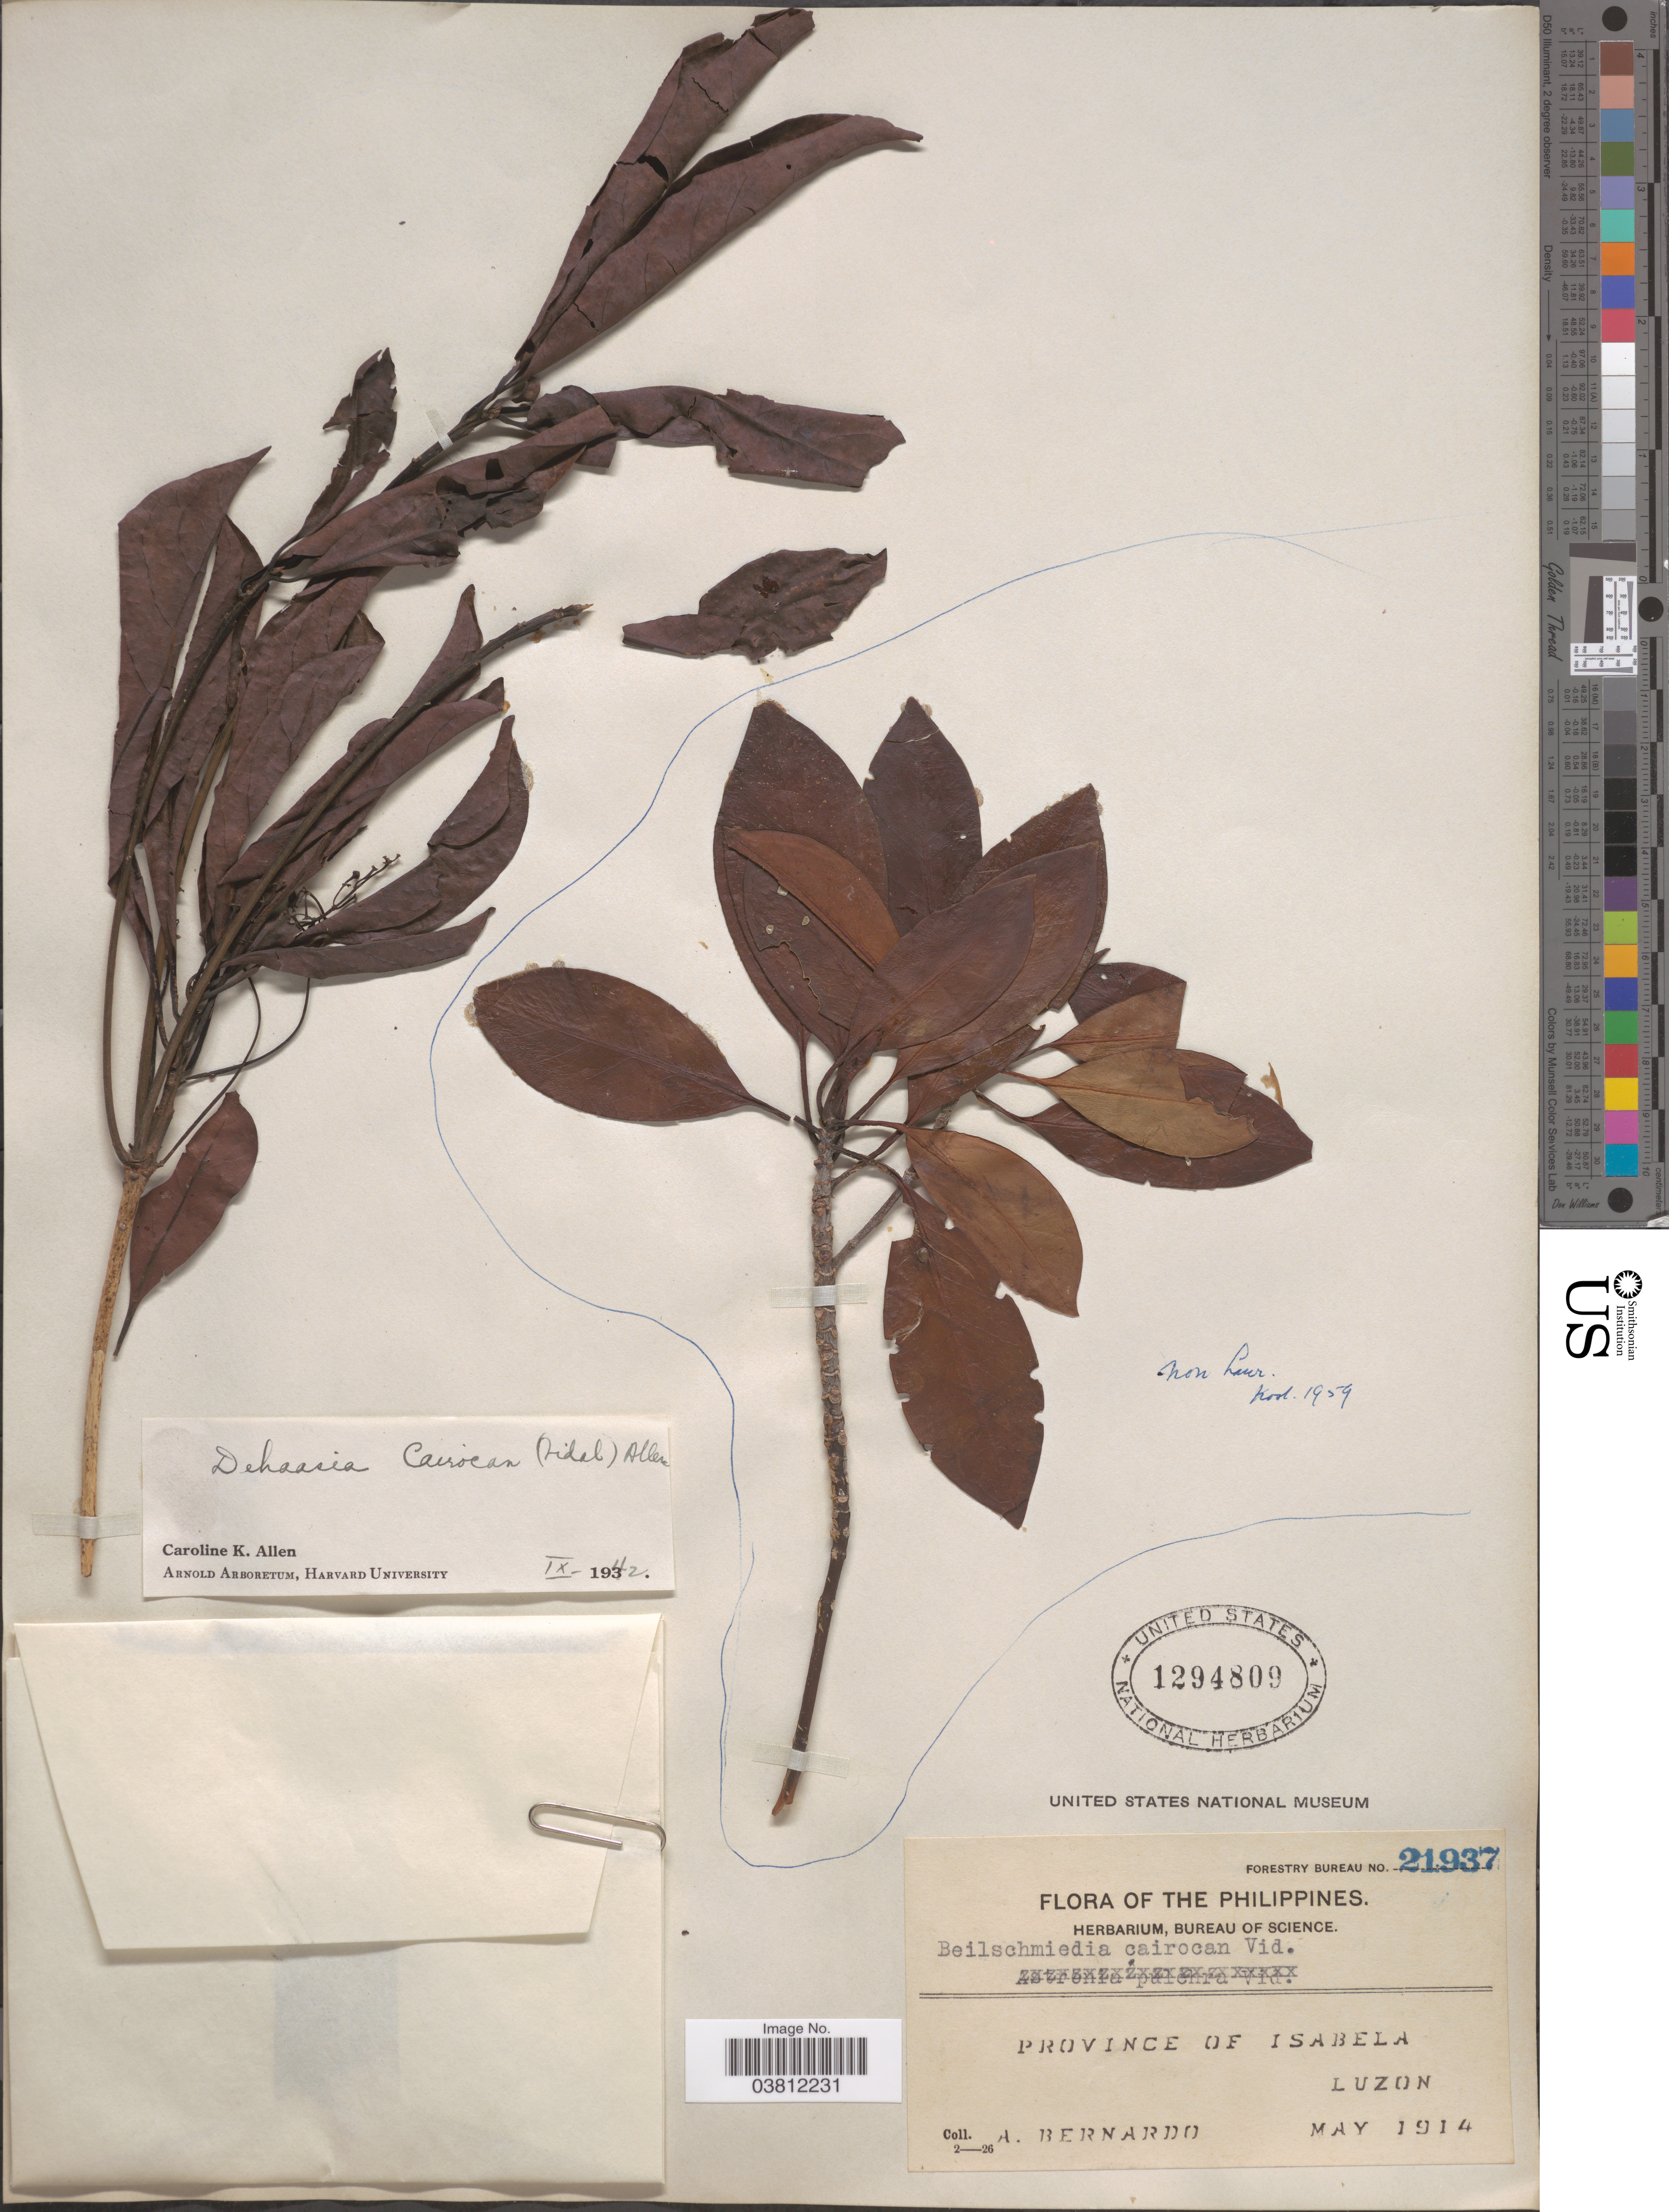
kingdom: Plantae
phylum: Tracheophyta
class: Magnoliopsida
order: Laurales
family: Lauraceae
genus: Dehaasia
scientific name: Dehaasia cairocan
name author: (S. Vidal) C.K. Allen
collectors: A. Bernardo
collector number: Forestry Bureau 21937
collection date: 1914-05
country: Philippines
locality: Province of Isabela. Luzon.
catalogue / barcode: US 1294809